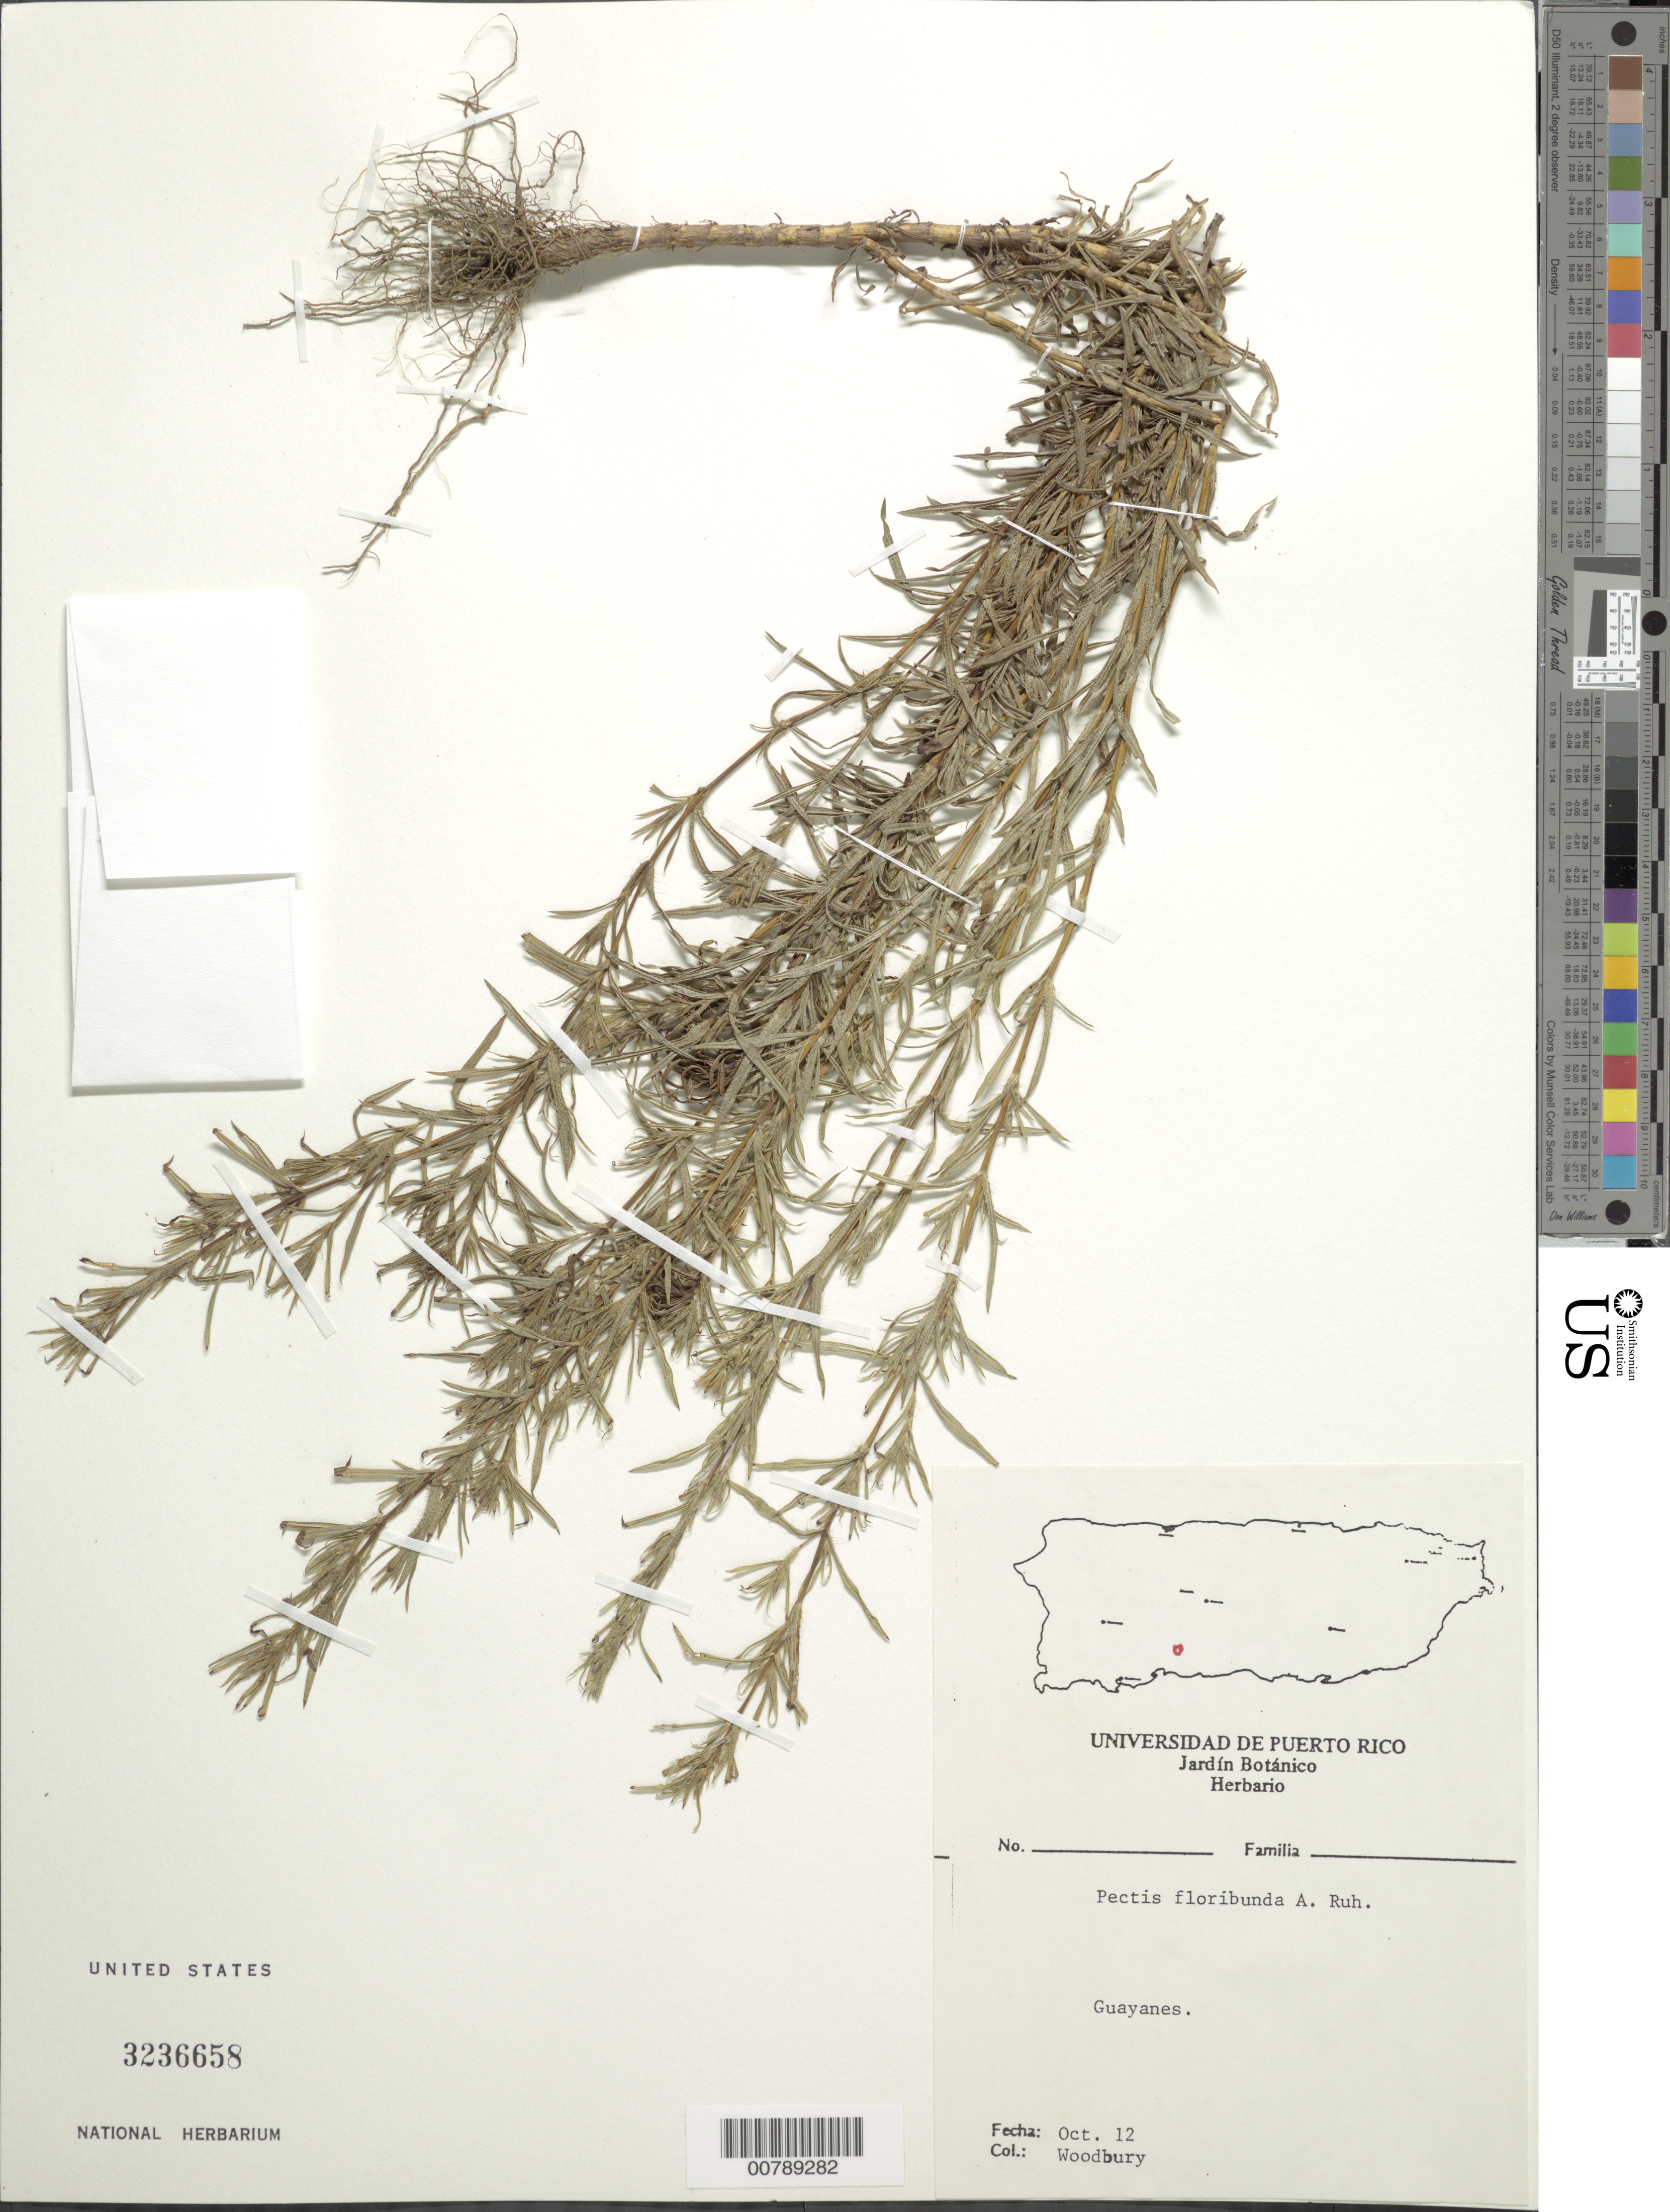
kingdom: Plantae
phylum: Tracheophyta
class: Magnoliopsida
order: Asterales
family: Asteraceae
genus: Pectis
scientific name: Pectis elongata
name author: Kunth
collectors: R. O. Woodbury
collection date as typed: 12 Oct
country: Puerto Rico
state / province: Yabucoa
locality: Guayanes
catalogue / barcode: US 3236658